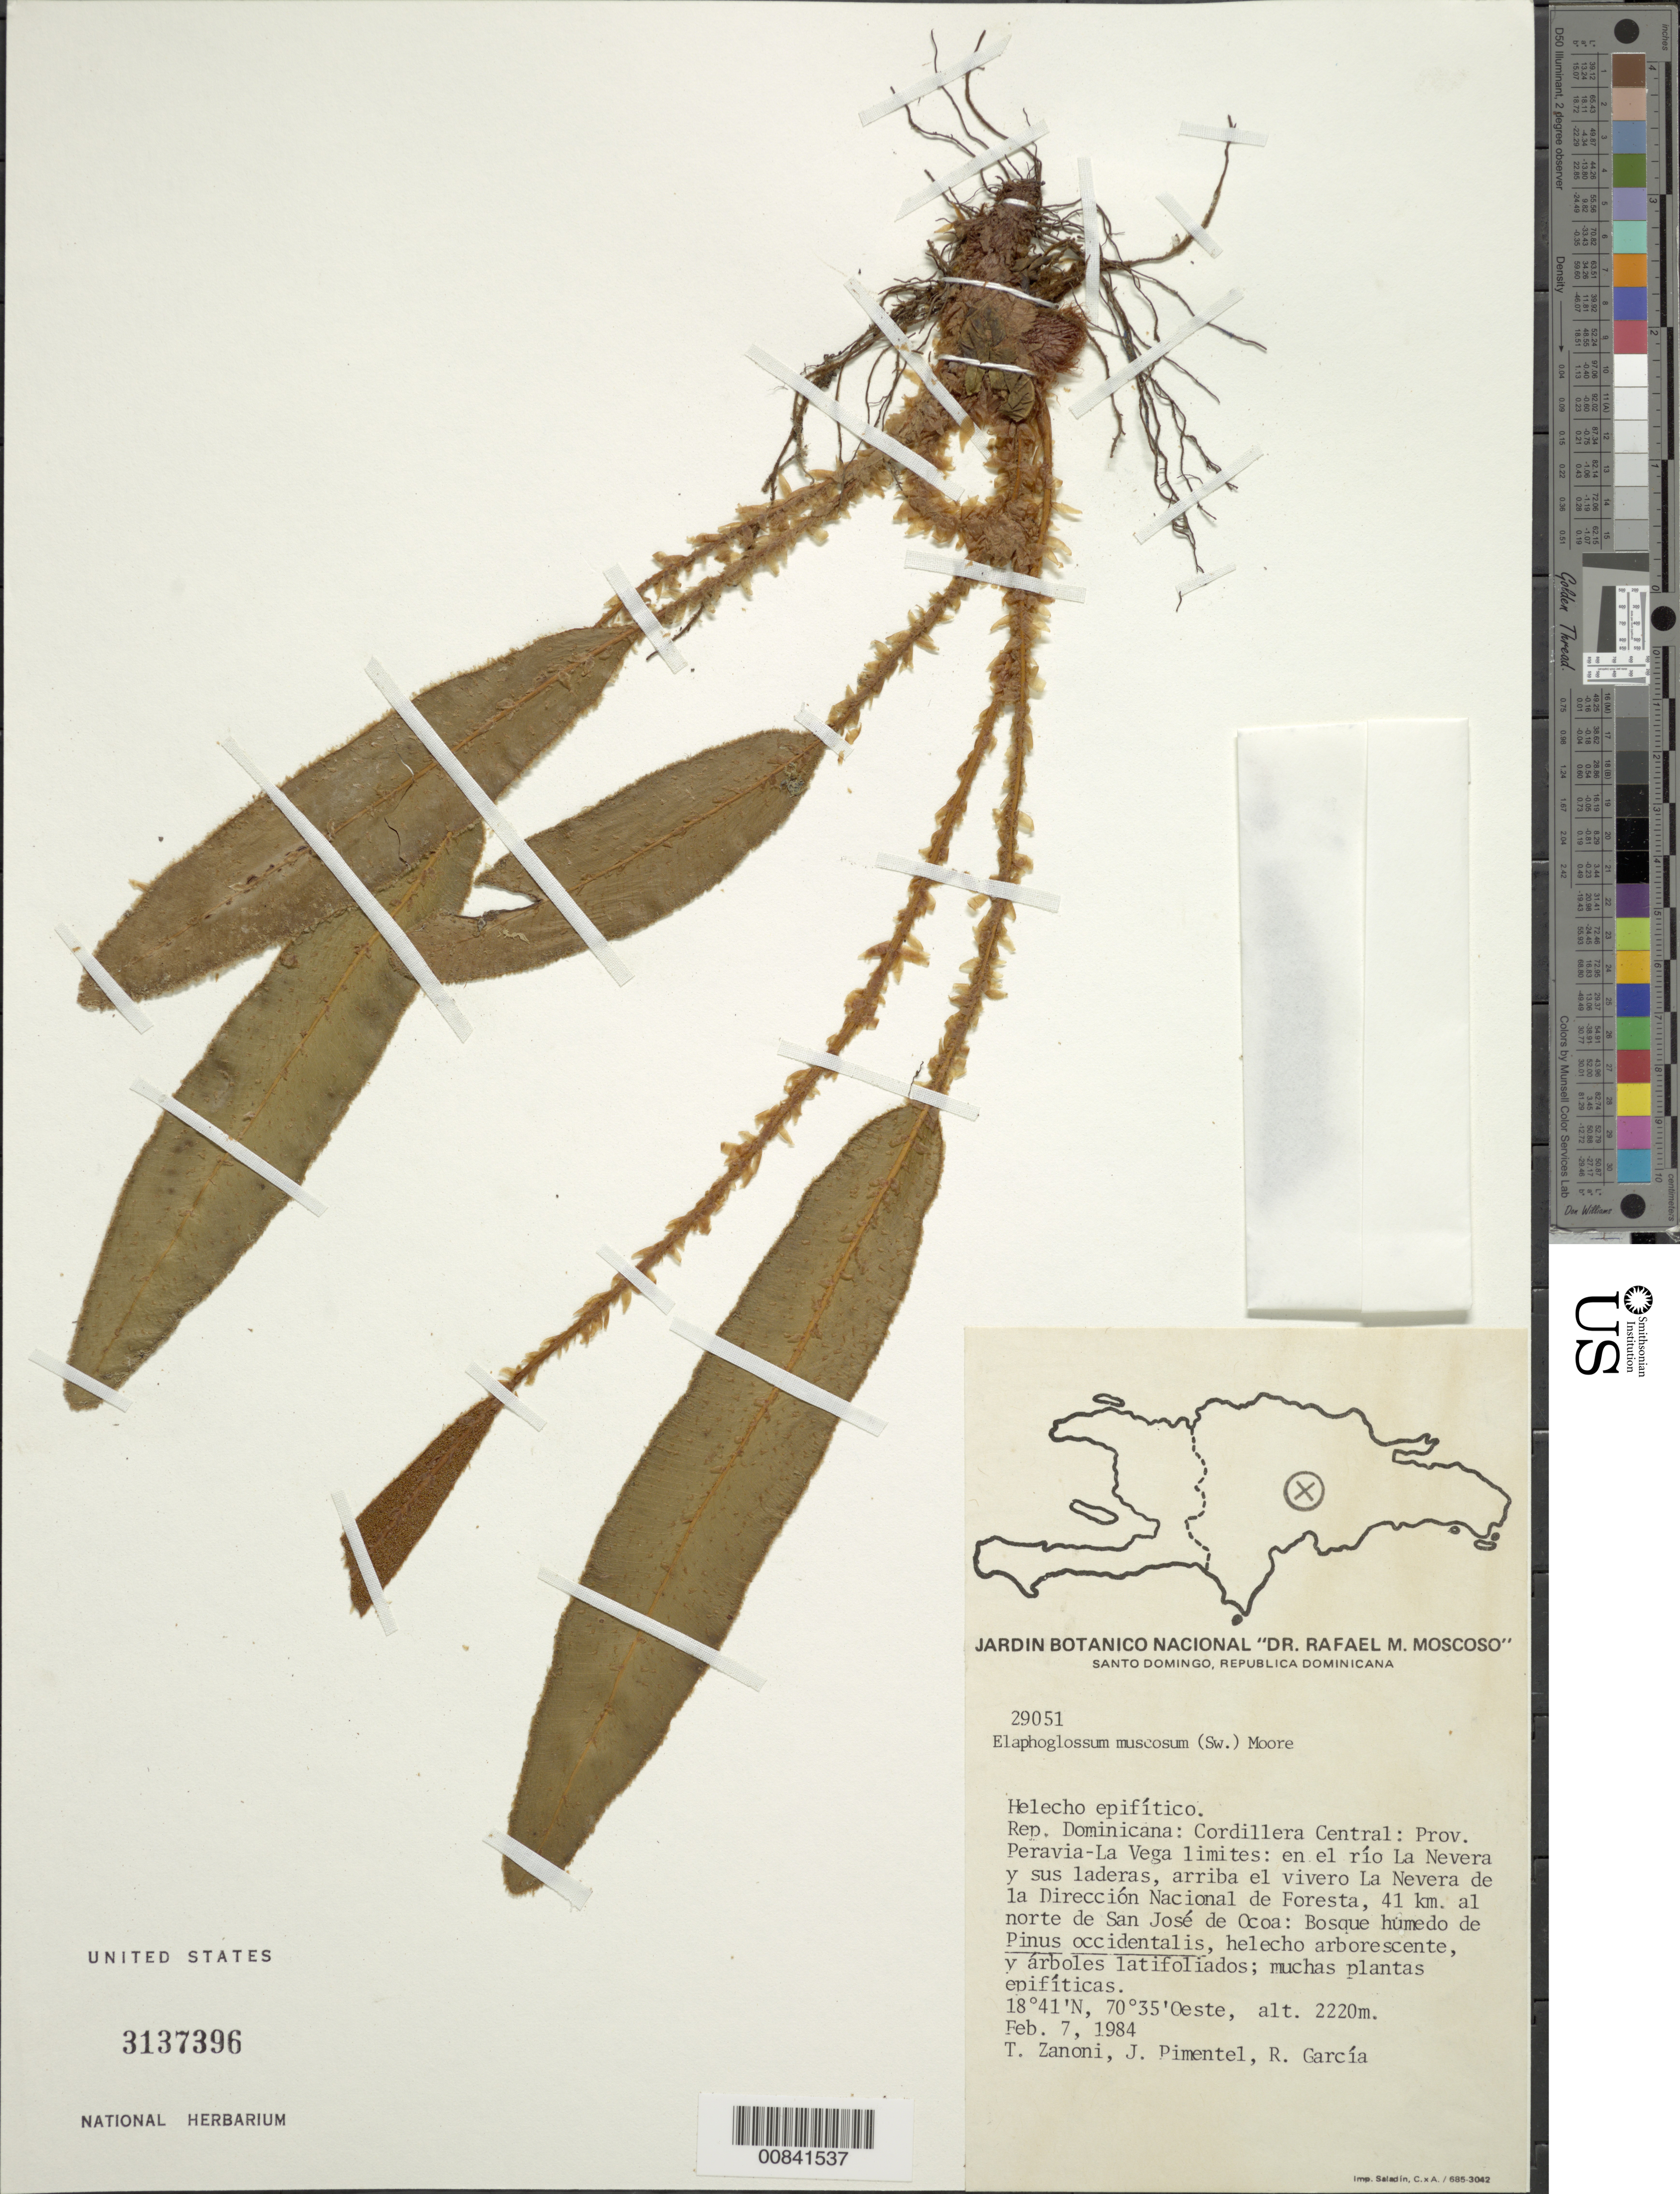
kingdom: Plantae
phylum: Tracheophyta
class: Polypodiopsida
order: Polypodiales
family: Dryopteridaceae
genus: Elaphoglossum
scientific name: Elaphoglossum muscosum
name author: (Sw.) T. Moore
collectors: T. A. Zanoni, J. Pimentel & R. G. García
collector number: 29051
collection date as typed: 07 Feb 1984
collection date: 1984-02-07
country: Dominican Republic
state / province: Peravia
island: Hispaniola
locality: Prov. Peravia-La Vega limites, Río La Nevera de Nacional de Foresta, 41 km N de San José de Ocoa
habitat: Bosque humedo de Pinus occidentalis, helecho araborescente y arboles latifoliados, muchas plantas epifíticas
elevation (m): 2220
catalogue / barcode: US 3137396